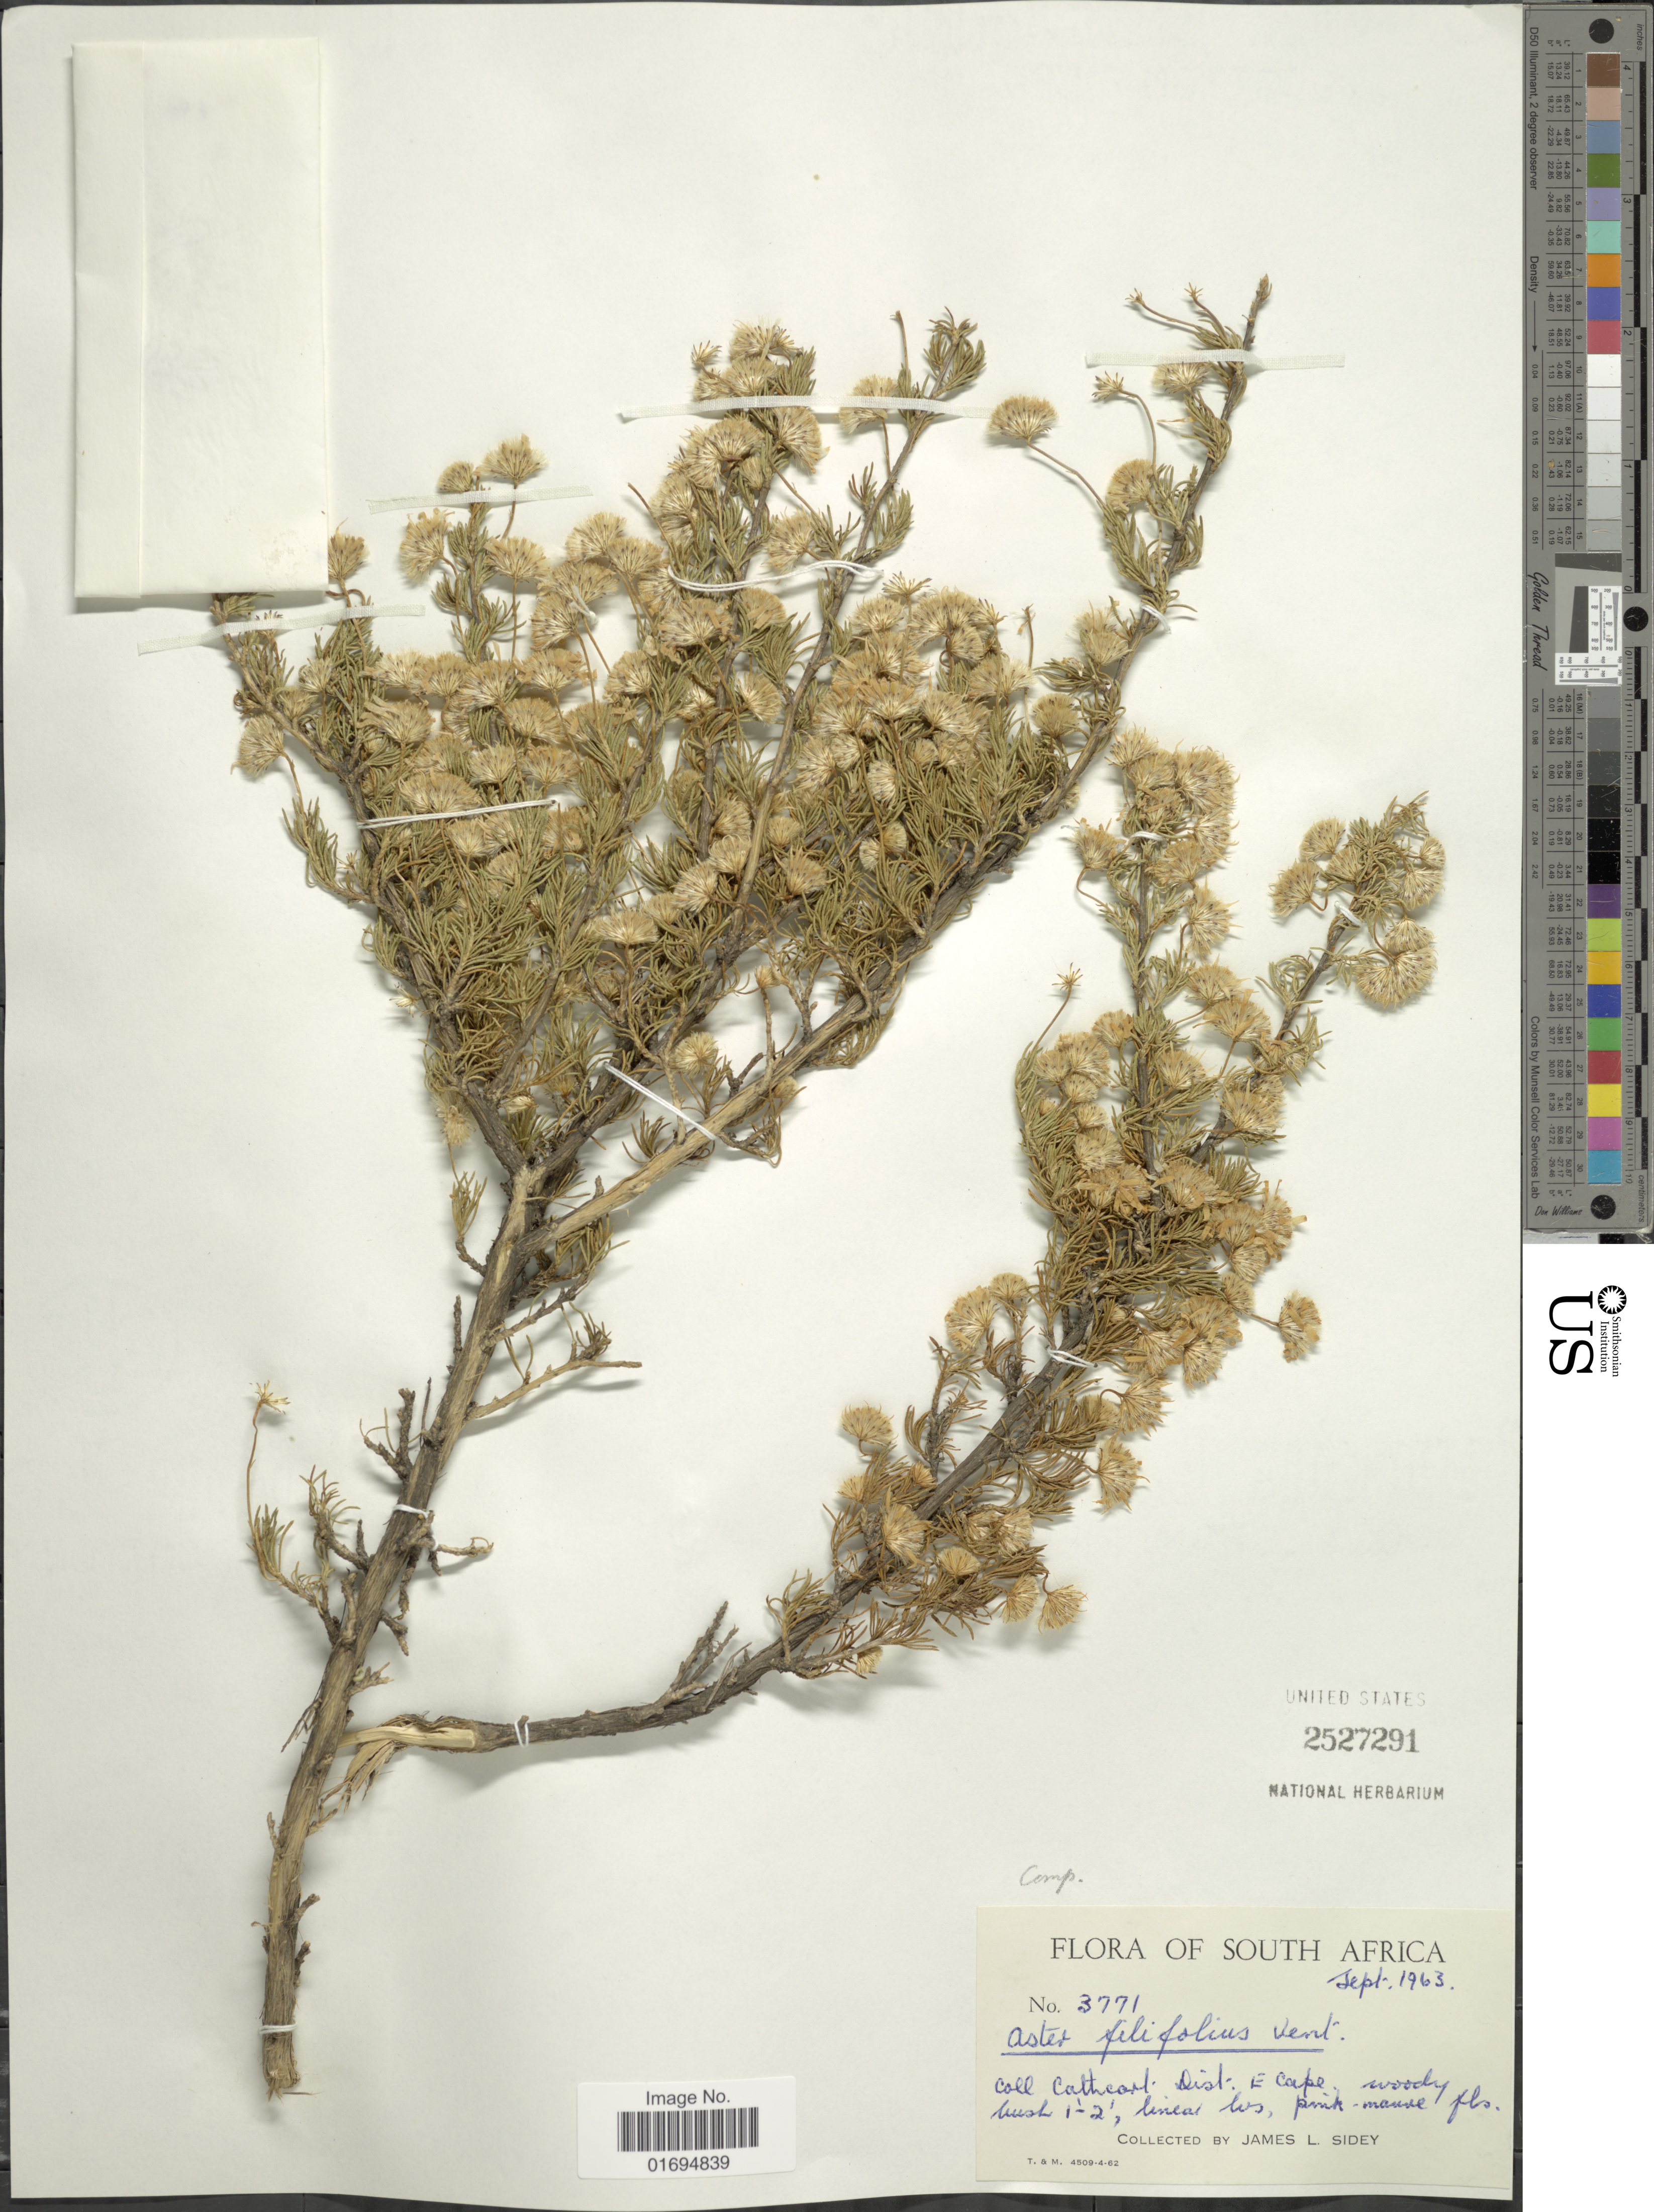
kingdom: Plantae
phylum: Tracheophyta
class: Magnoliopsida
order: Asterales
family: Asteraceae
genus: Felicia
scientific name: Felicia filifolia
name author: (Vent.) Burtt Davy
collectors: J. L. Sidey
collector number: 3771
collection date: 1963-09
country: South Africa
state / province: Eastern Cape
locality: Dist. E. Cape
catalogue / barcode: US 2527291